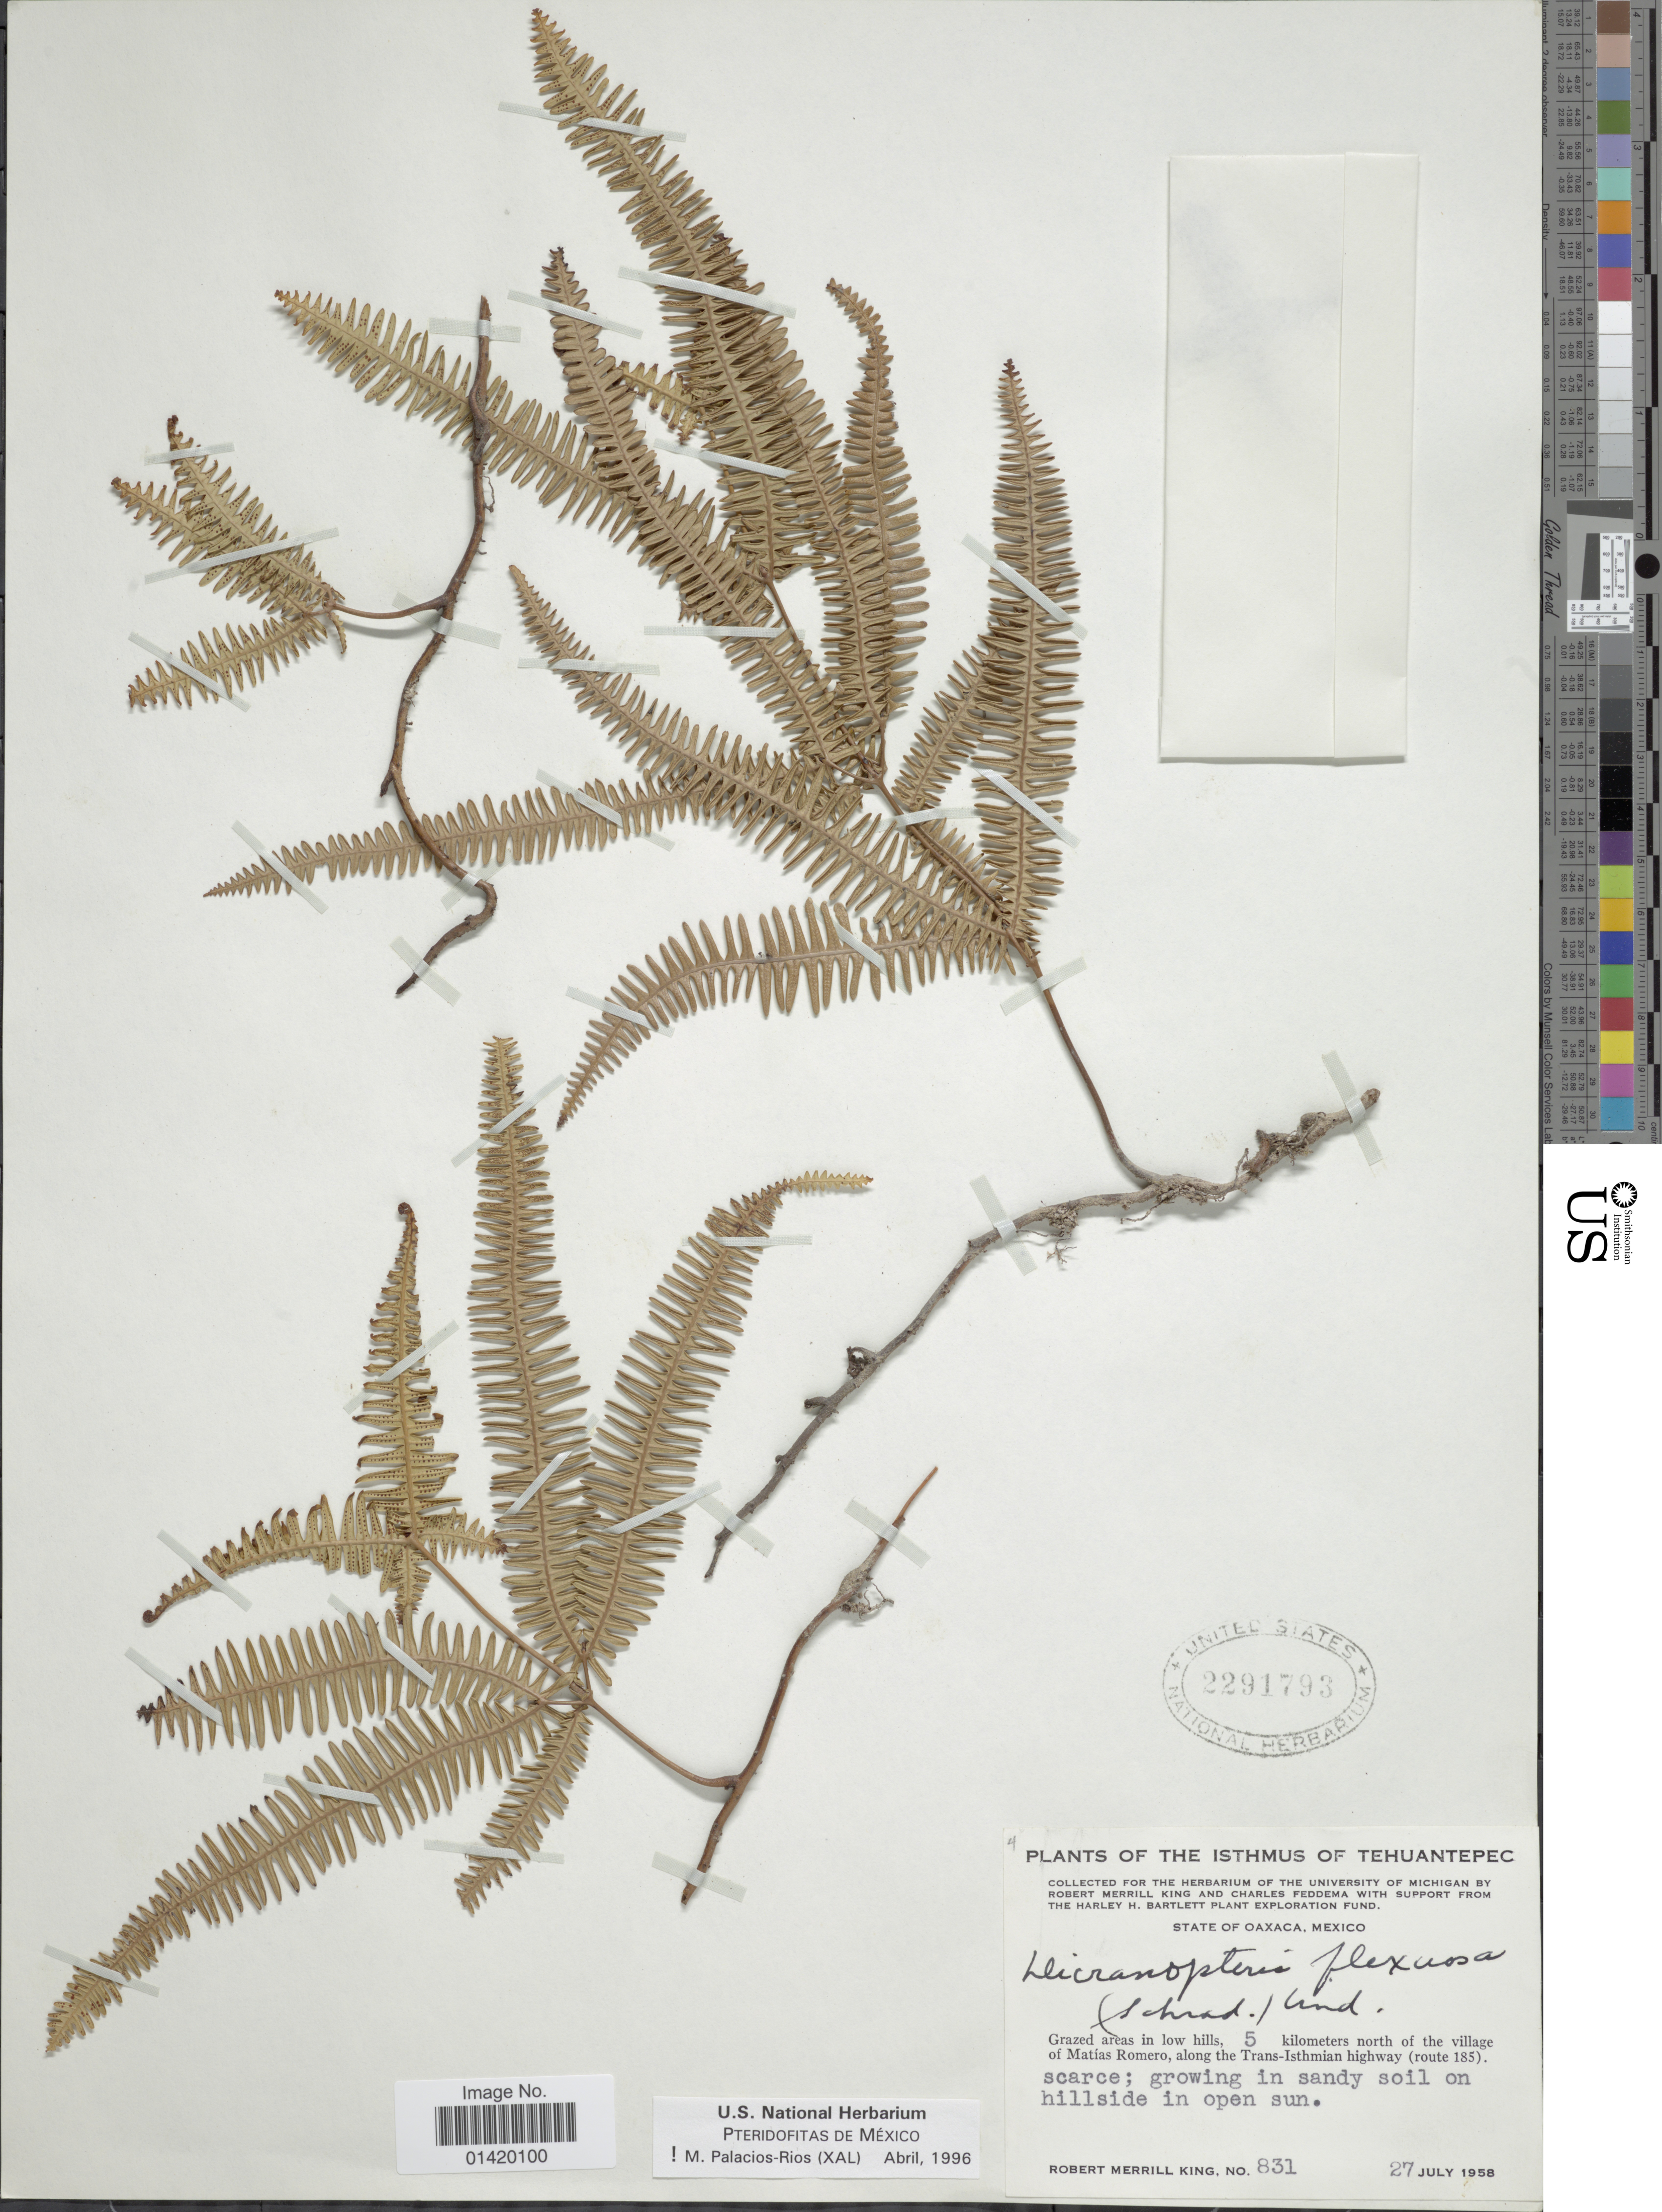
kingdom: Plantae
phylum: Tracheophyta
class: Polypodiopsida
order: Gleicheniales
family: Gleicheniaceae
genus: Dicranopteris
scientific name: Dicranopteris flexuosa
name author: (Schrad.) Underw.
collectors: R. M. King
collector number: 831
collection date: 1958-07-27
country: Mexico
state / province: Oaxaca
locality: The Isthmus of Tehuantepec, 5 kilometers north of the village of Matías Romero, along the Trans-Isthmian highway (route 185)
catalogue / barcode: US 2291793